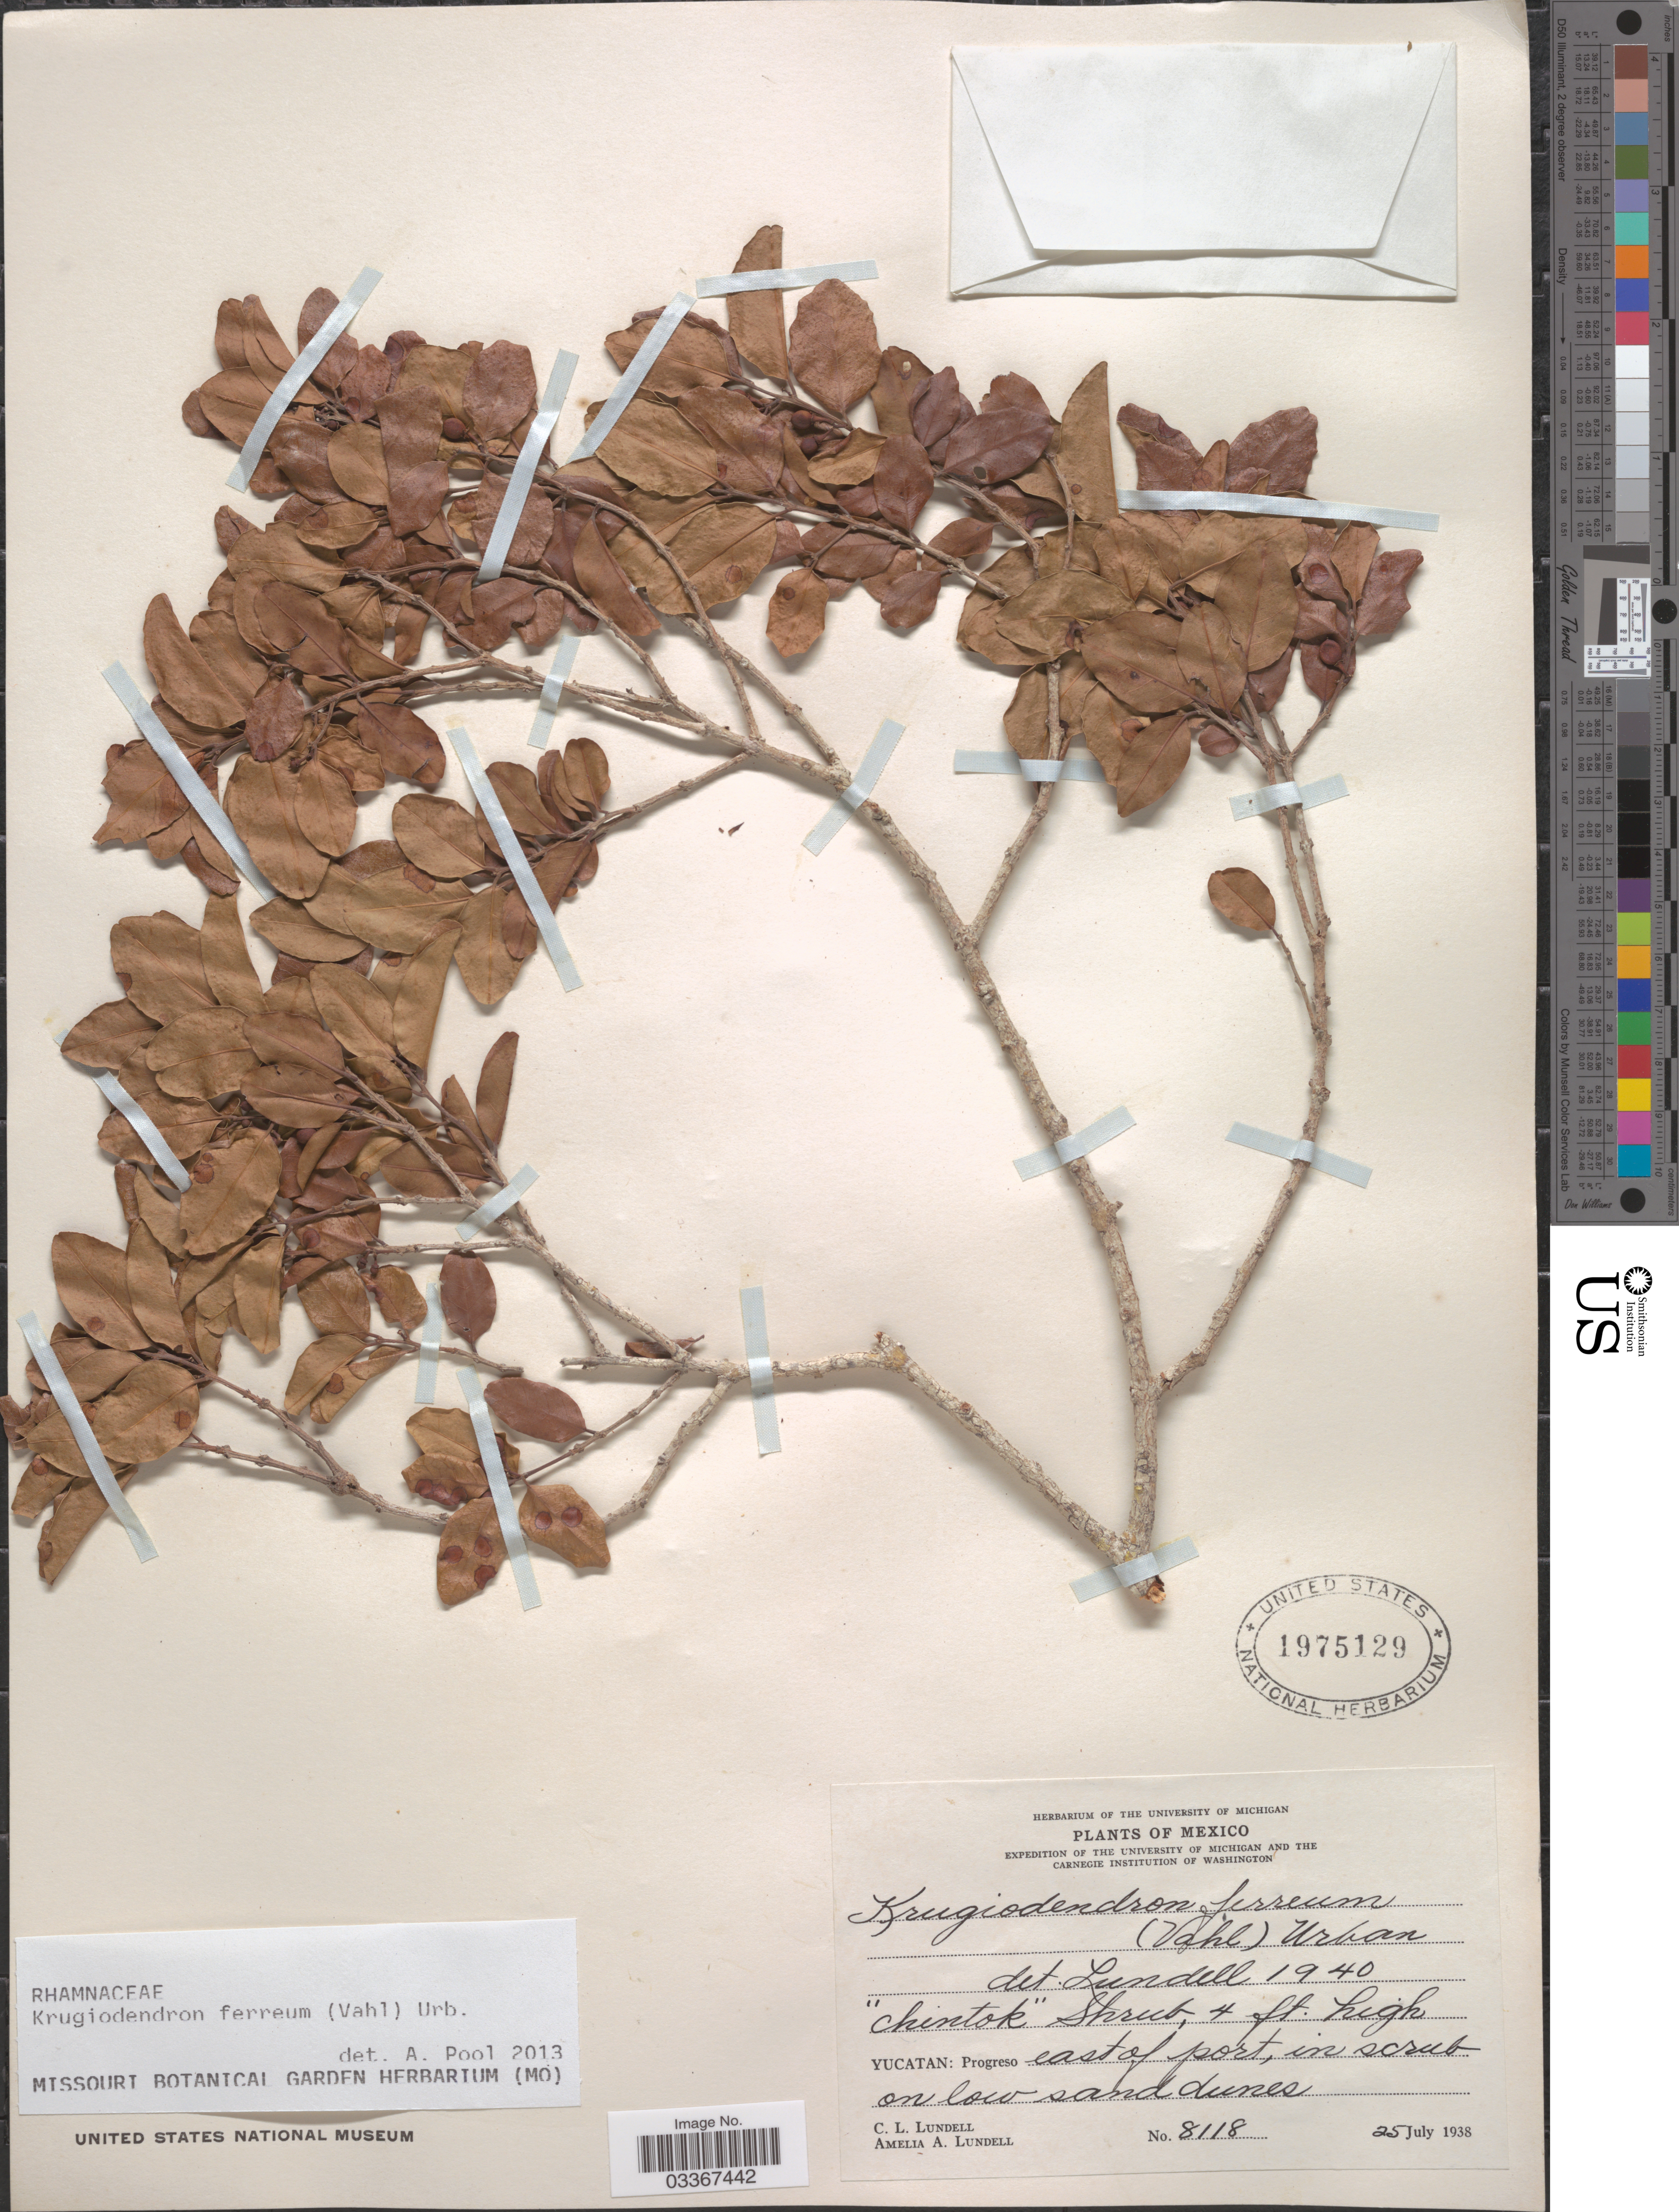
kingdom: Plantae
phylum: Tracheophyta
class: Magnoliopsida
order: Rosales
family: Rhamnaceae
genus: Krugiodendron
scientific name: Krugiodendron ferreum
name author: (Vahl) Urb.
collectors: C. L. Lundell & A. A. Lundell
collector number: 8118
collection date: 1938-07-25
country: Mexico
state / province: Yucatán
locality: Progreso east of port.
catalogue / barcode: US 1975129